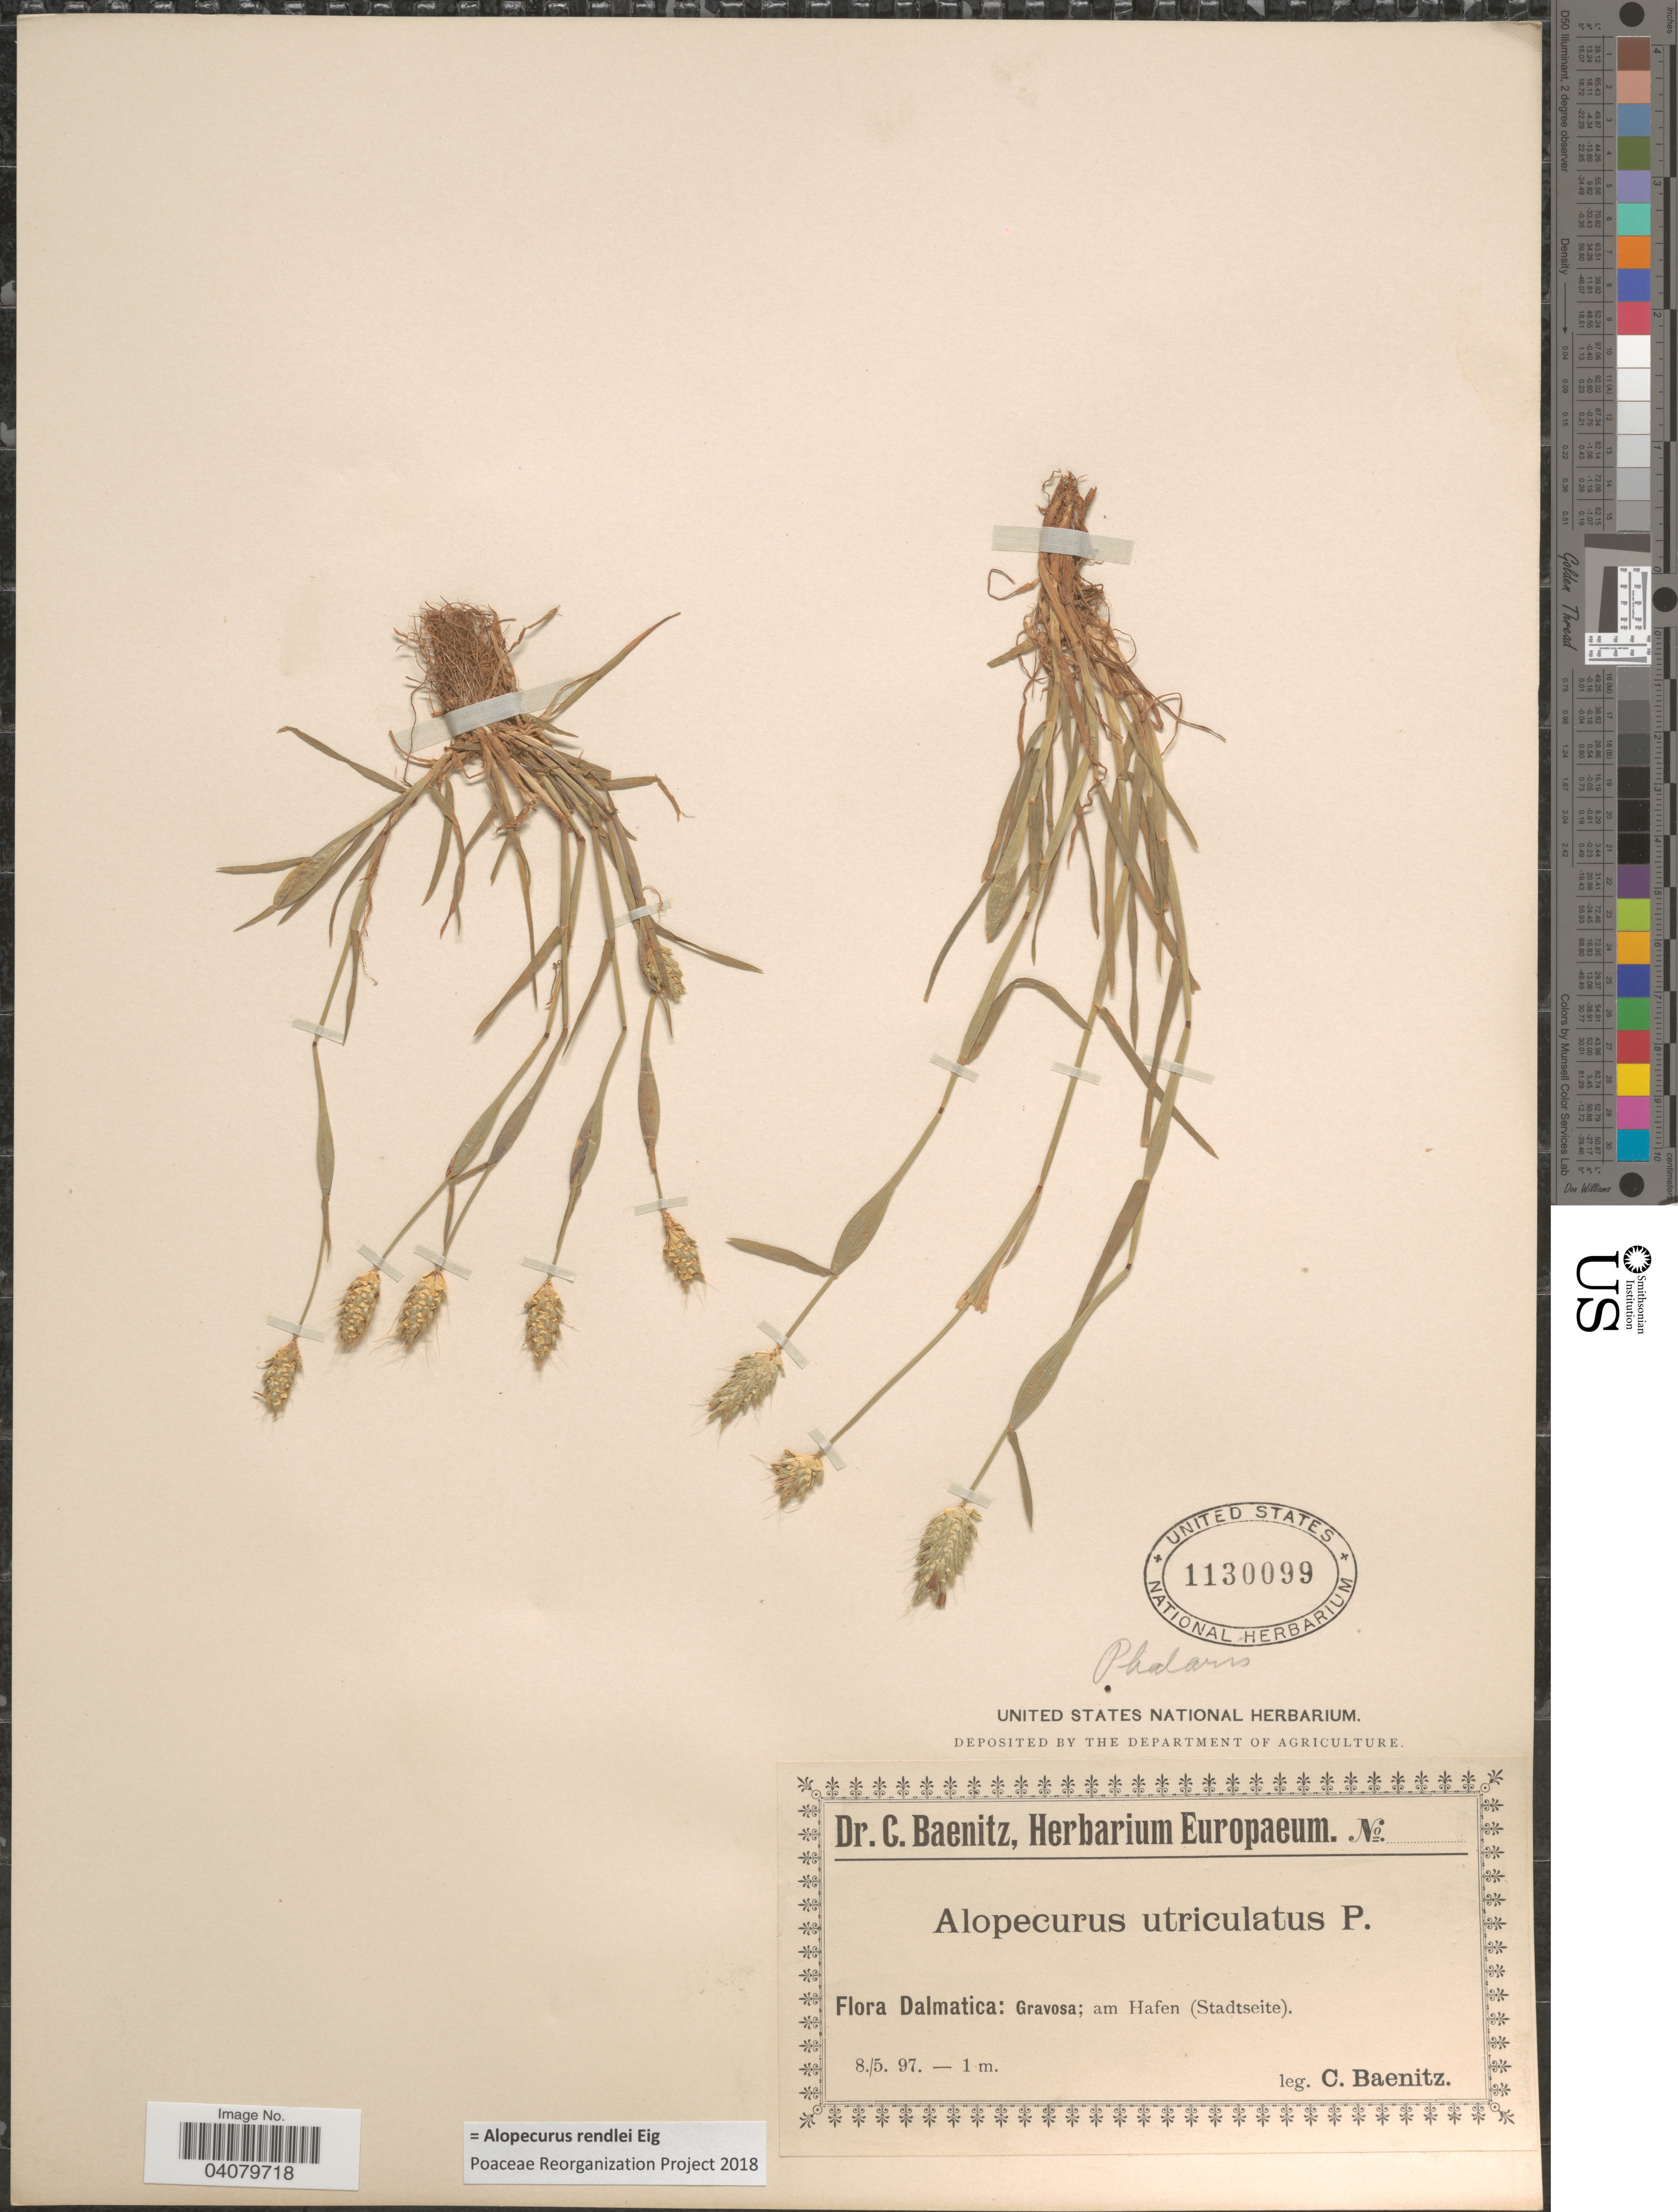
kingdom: Plantae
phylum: Tracheophyta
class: Liliopsida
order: Poales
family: Poaceae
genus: Alopecurus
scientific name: Alopecurus rendlei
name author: Eig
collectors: C. G. Baenitz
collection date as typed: Transcribed d/m/y: 8/5/97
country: Croatia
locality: Dalmatica: Gravosa; am Hafen (Stadtseite).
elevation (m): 1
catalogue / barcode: US 1130099